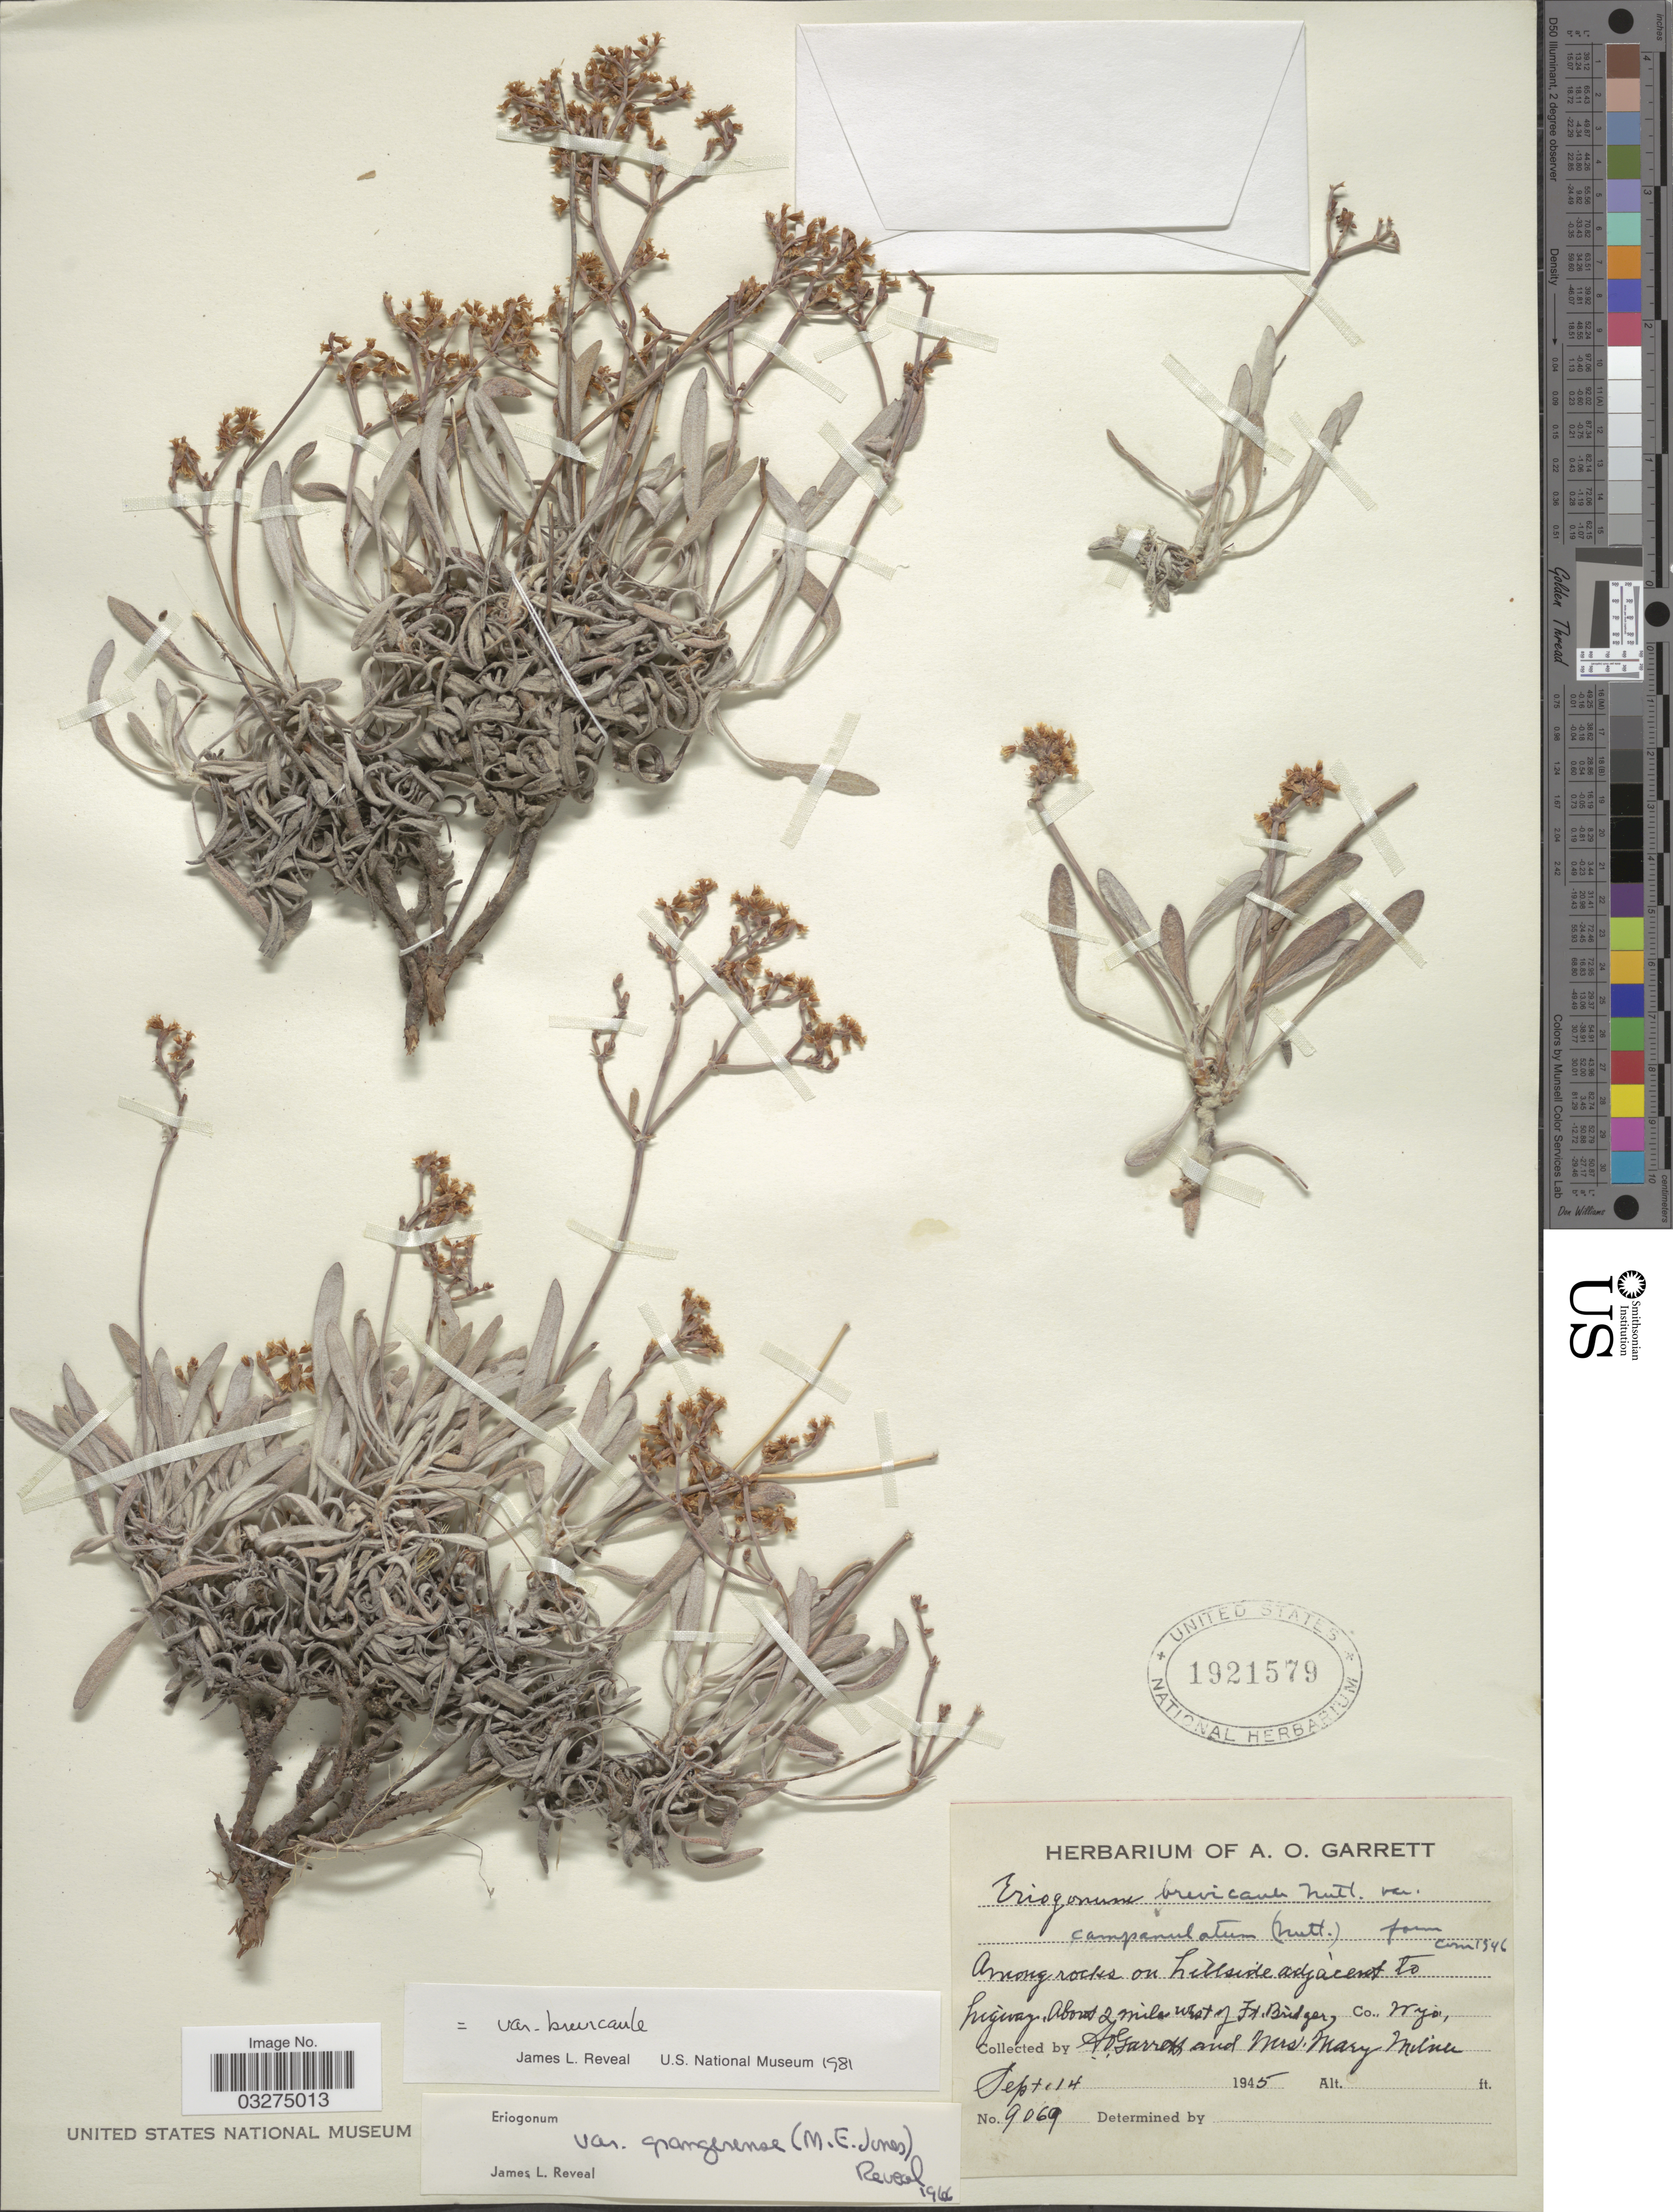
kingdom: Plantae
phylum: Tracheophyta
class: Magnoliopsida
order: Caryophyllales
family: Polygonaceae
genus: Eriogonum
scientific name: Eriogonum brevicaule var. brevicaule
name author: Nutt.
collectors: A. O. Garrett & M. Milner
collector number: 9069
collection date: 1945-09-14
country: United States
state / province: Wyoming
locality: About 2 miles west of Ft. Bridger, Co., Wyo.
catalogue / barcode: US 1921579